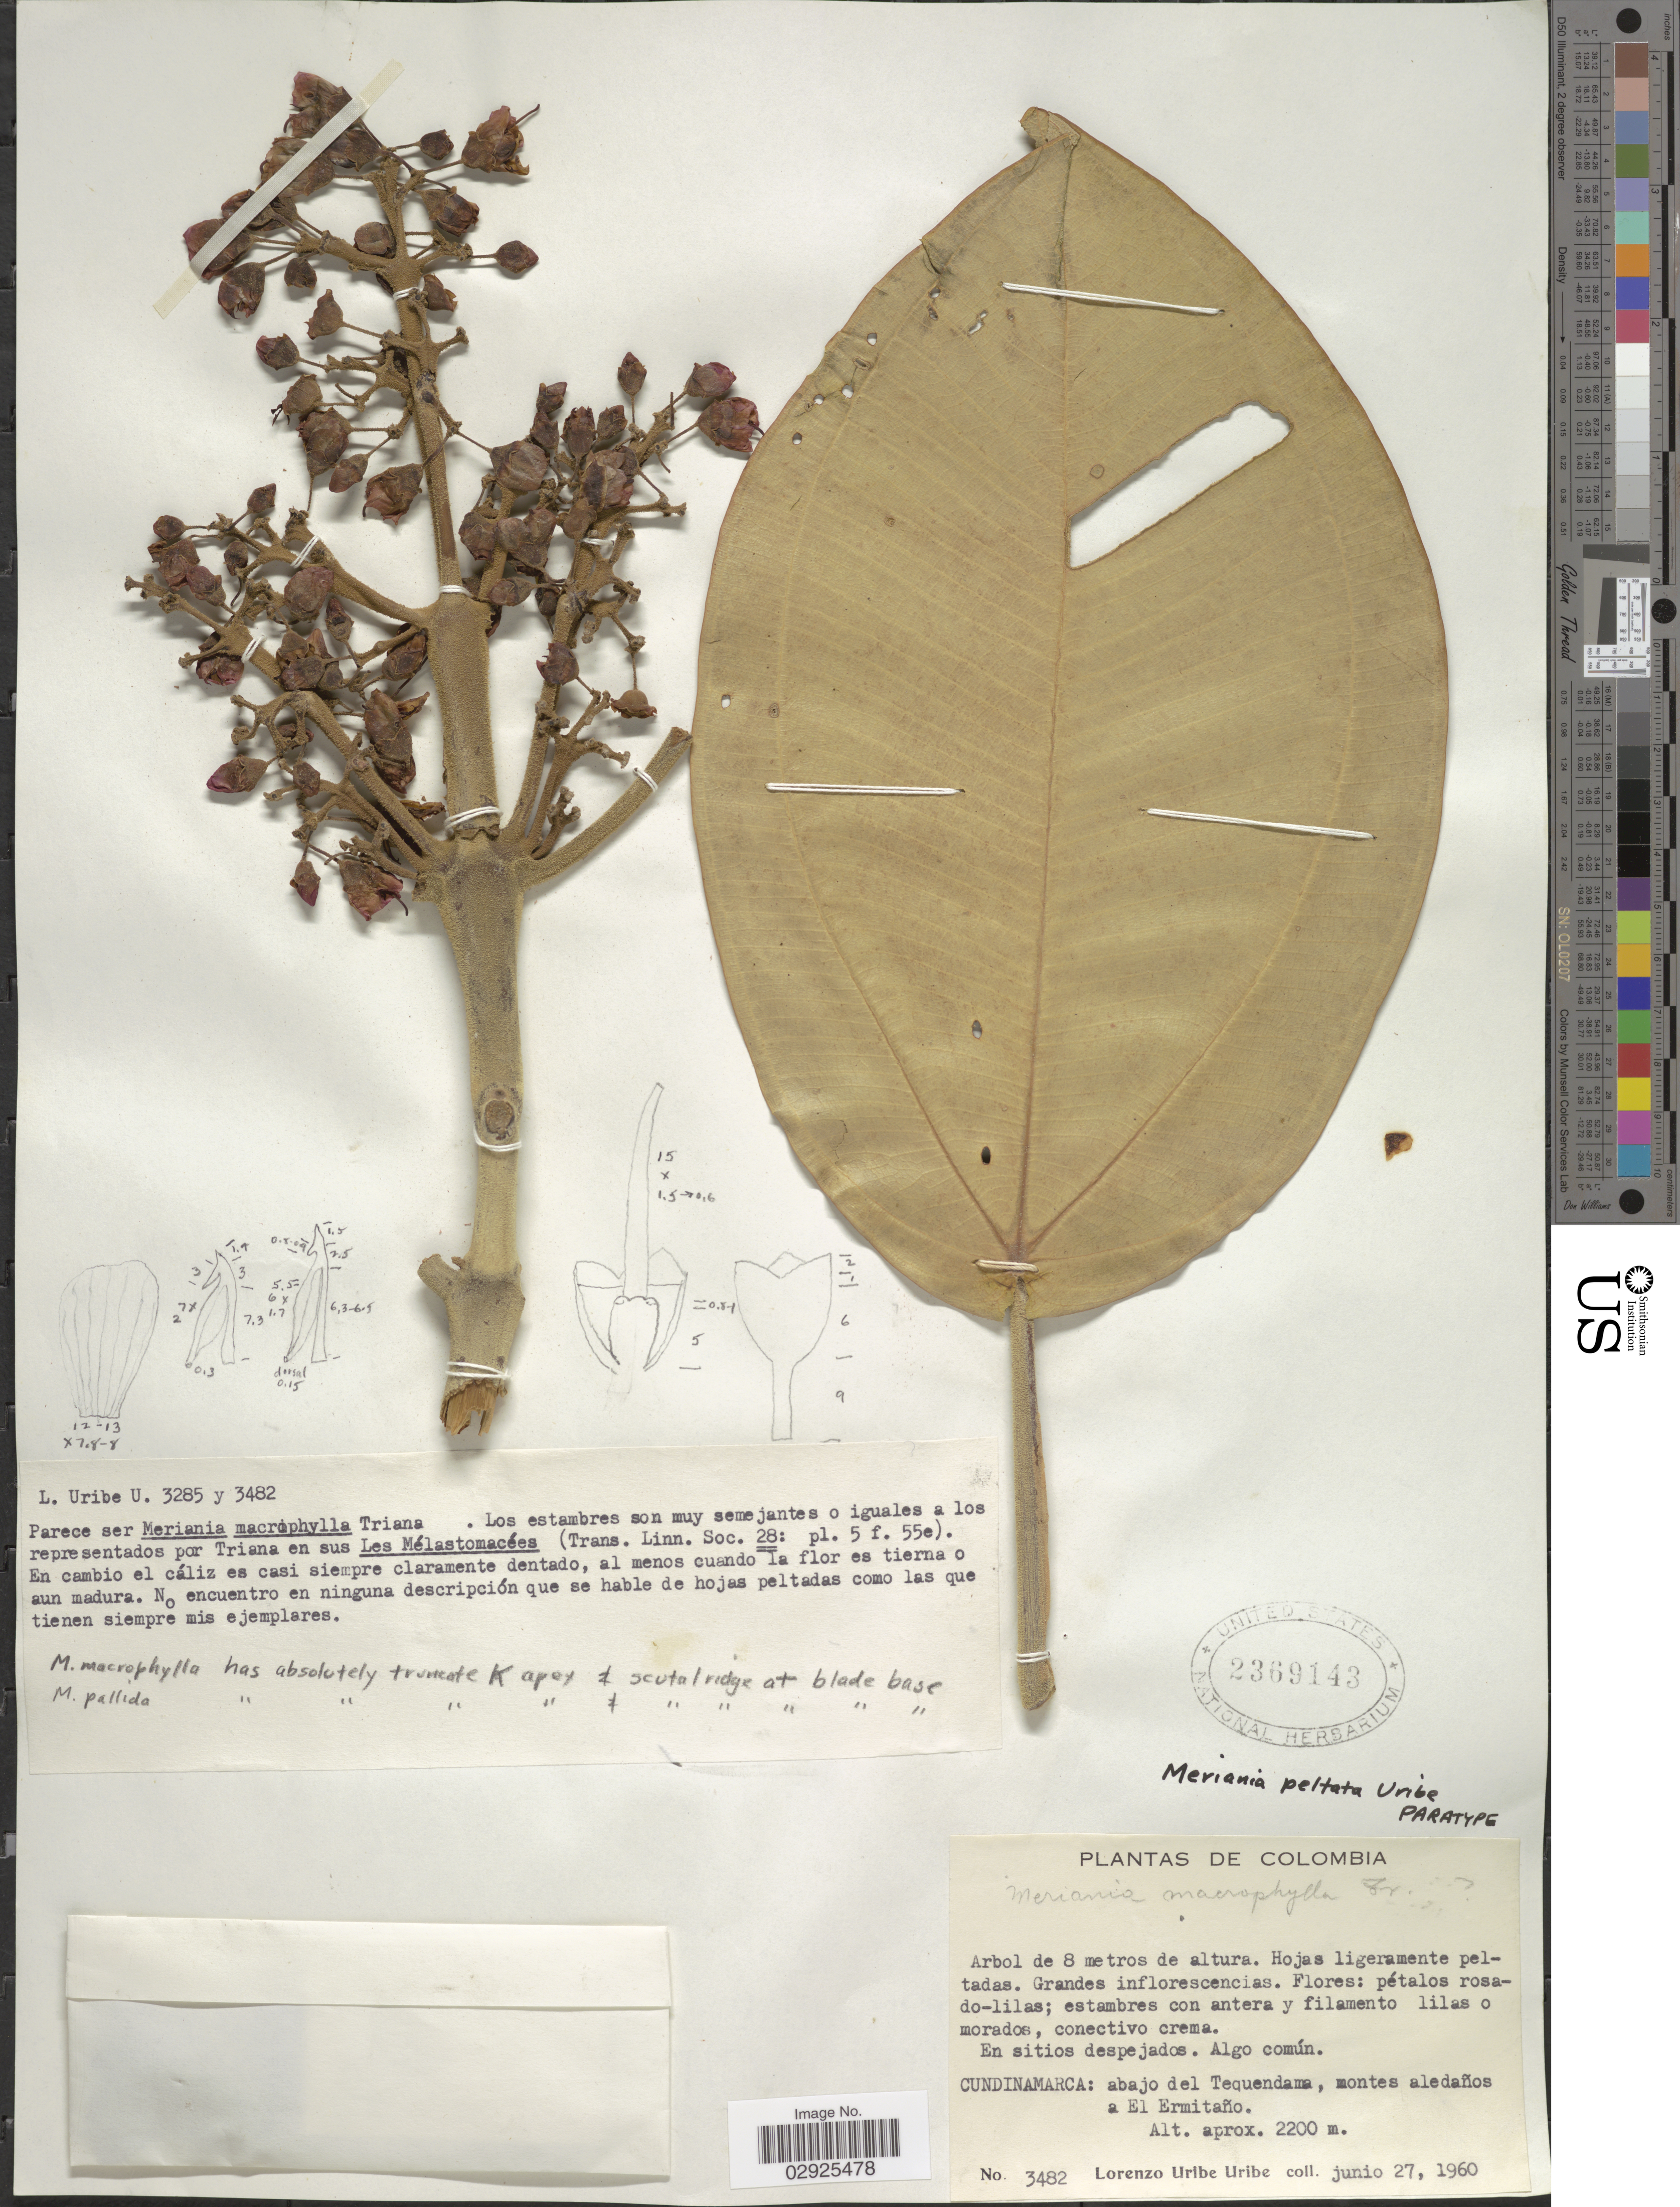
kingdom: Plantae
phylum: Tracheophyta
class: Magnoliopsida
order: Myrtales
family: Melastomataceae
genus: Meriania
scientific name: Meriania peltata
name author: L. Uribe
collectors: L. Uribe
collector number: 3482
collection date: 1960-06-27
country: Colombia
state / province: Cundinamarca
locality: Cundinamarca: abajo del Tequendama, montes aledaños a El Ermitaño.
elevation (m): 2200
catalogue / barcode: US 2369143